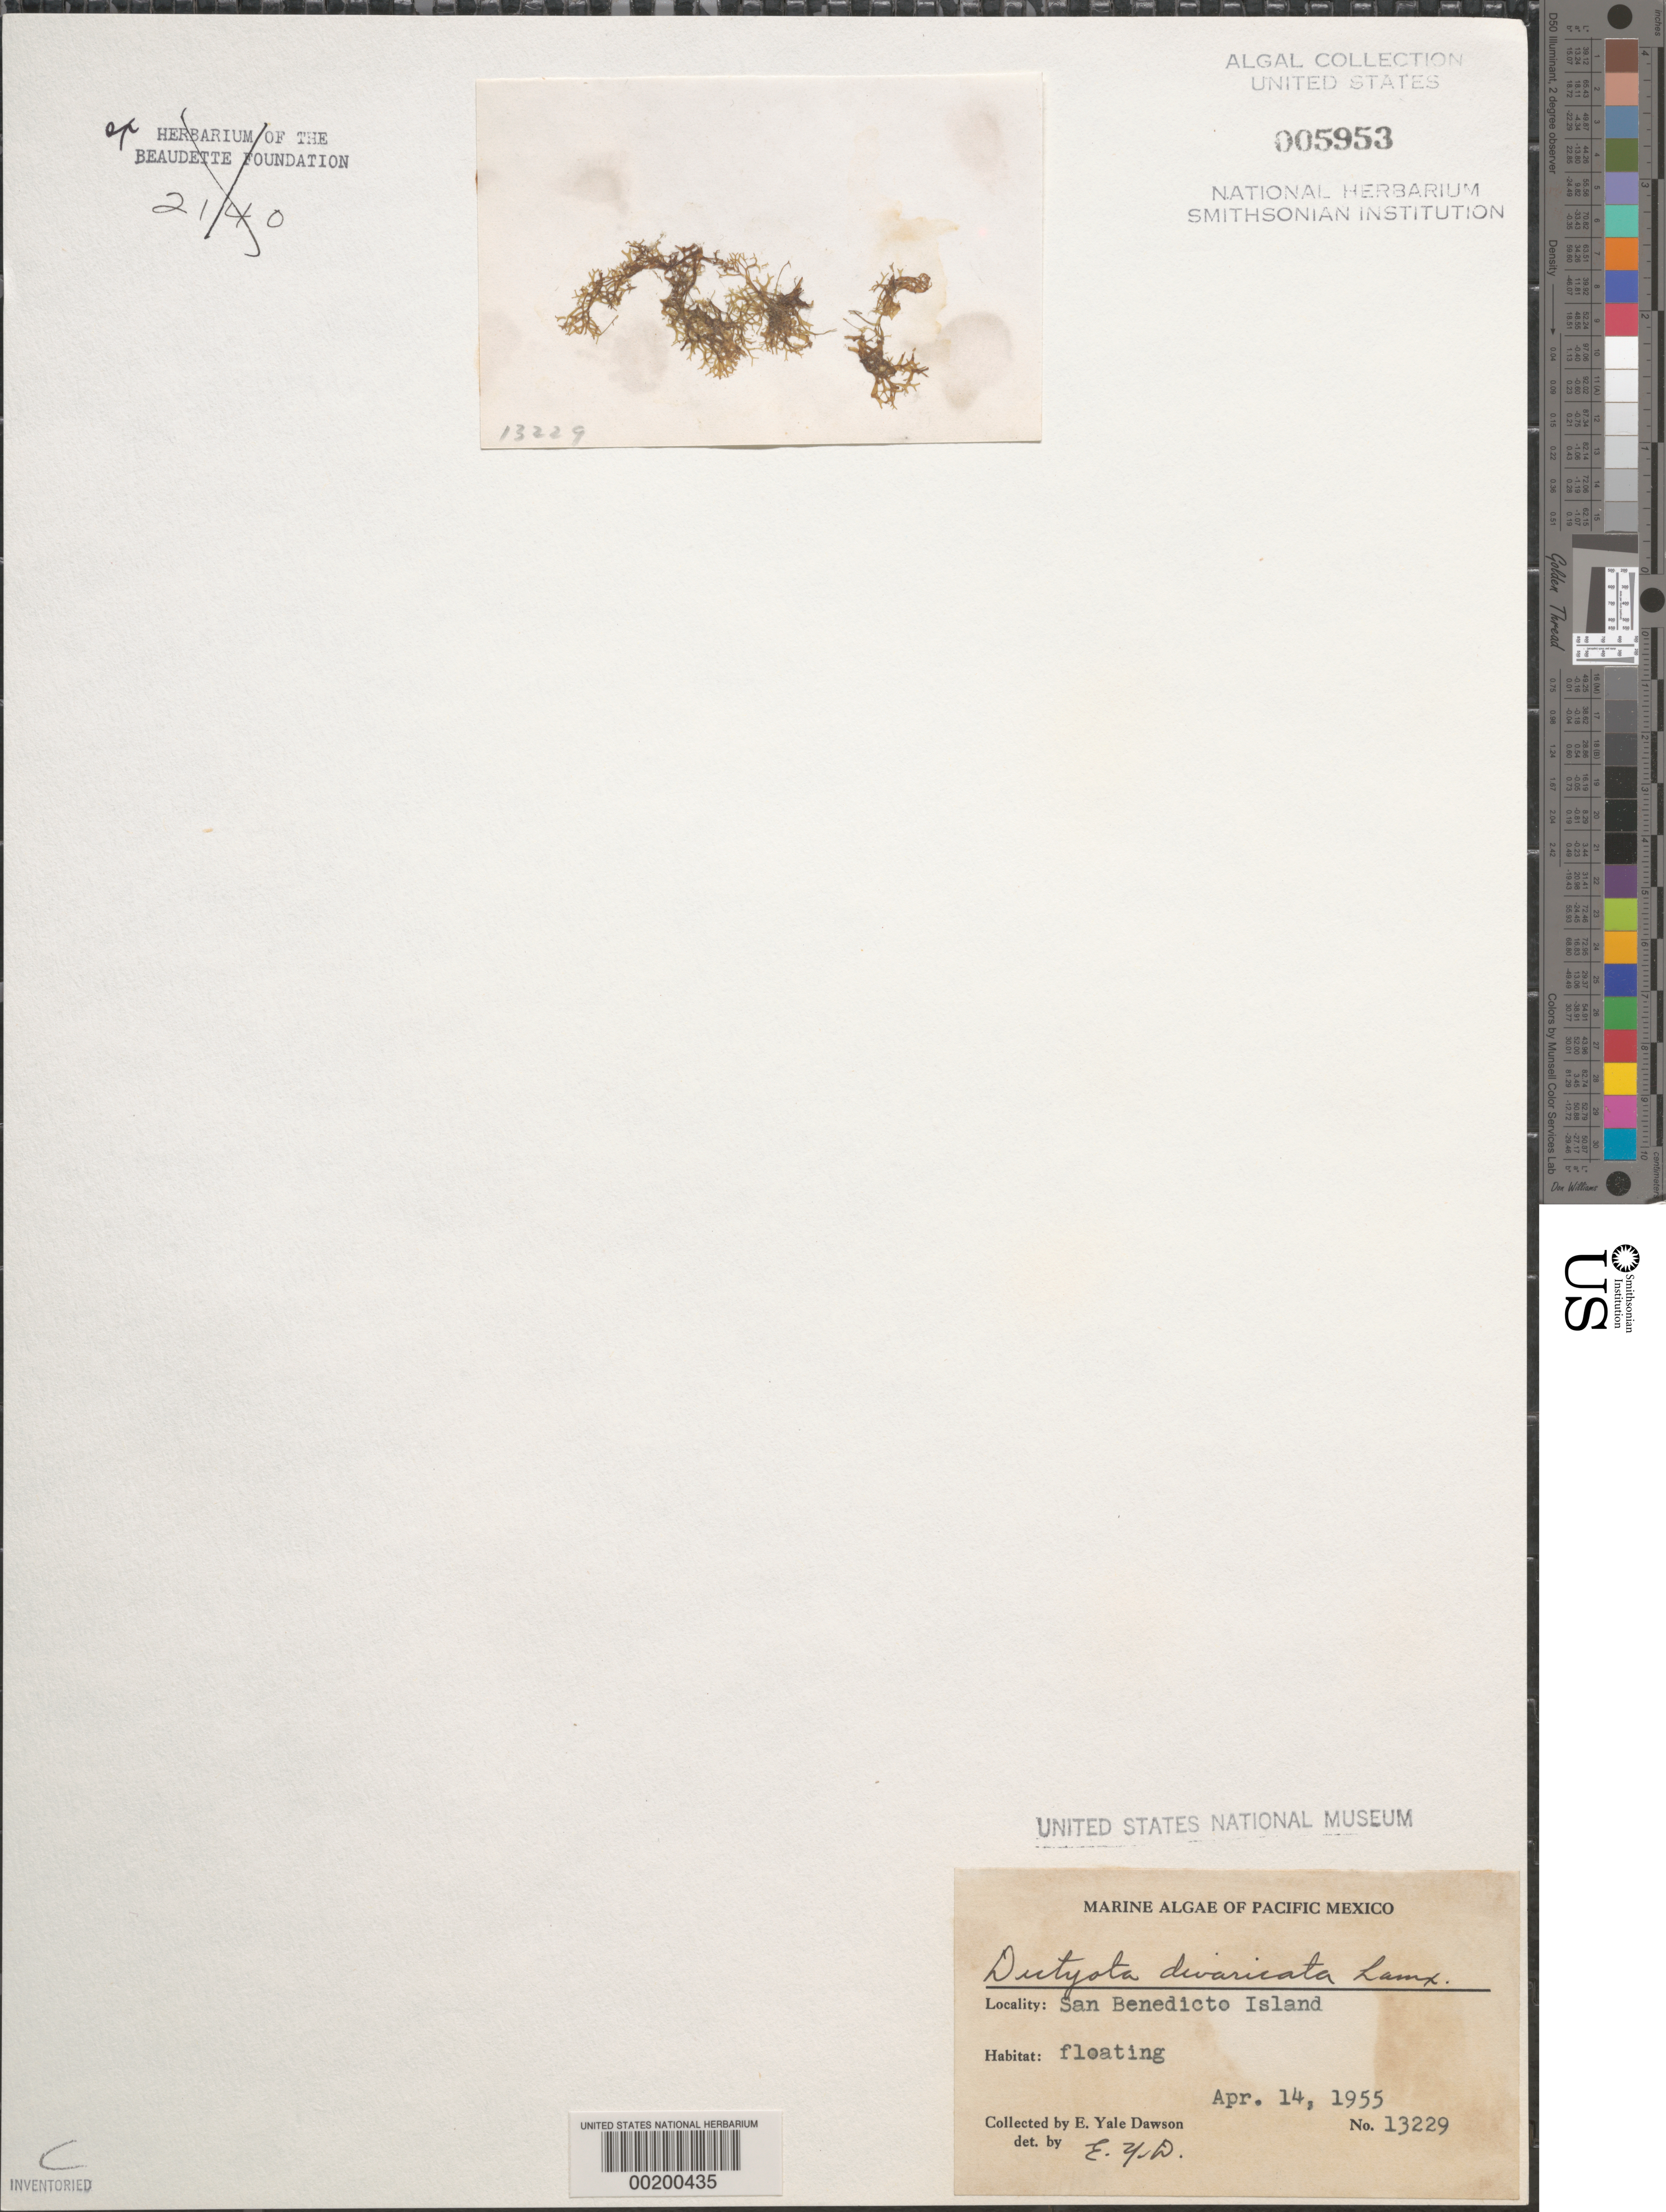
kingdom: Chromista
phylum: Ochrophyta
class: Phaeophyceae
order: Dictyotales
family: Dictyotaceae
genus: Dictyota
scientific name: Dictyota divaricata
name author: J.V.Lamouroux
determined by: Dawson, E. Y.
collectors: E. Y. Dawson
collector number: EYD 13229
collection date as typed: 14 Apr 1955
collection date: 1955-04-14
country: Mexico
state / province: Colima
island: Isla San Benedicto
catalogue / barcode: US 5953